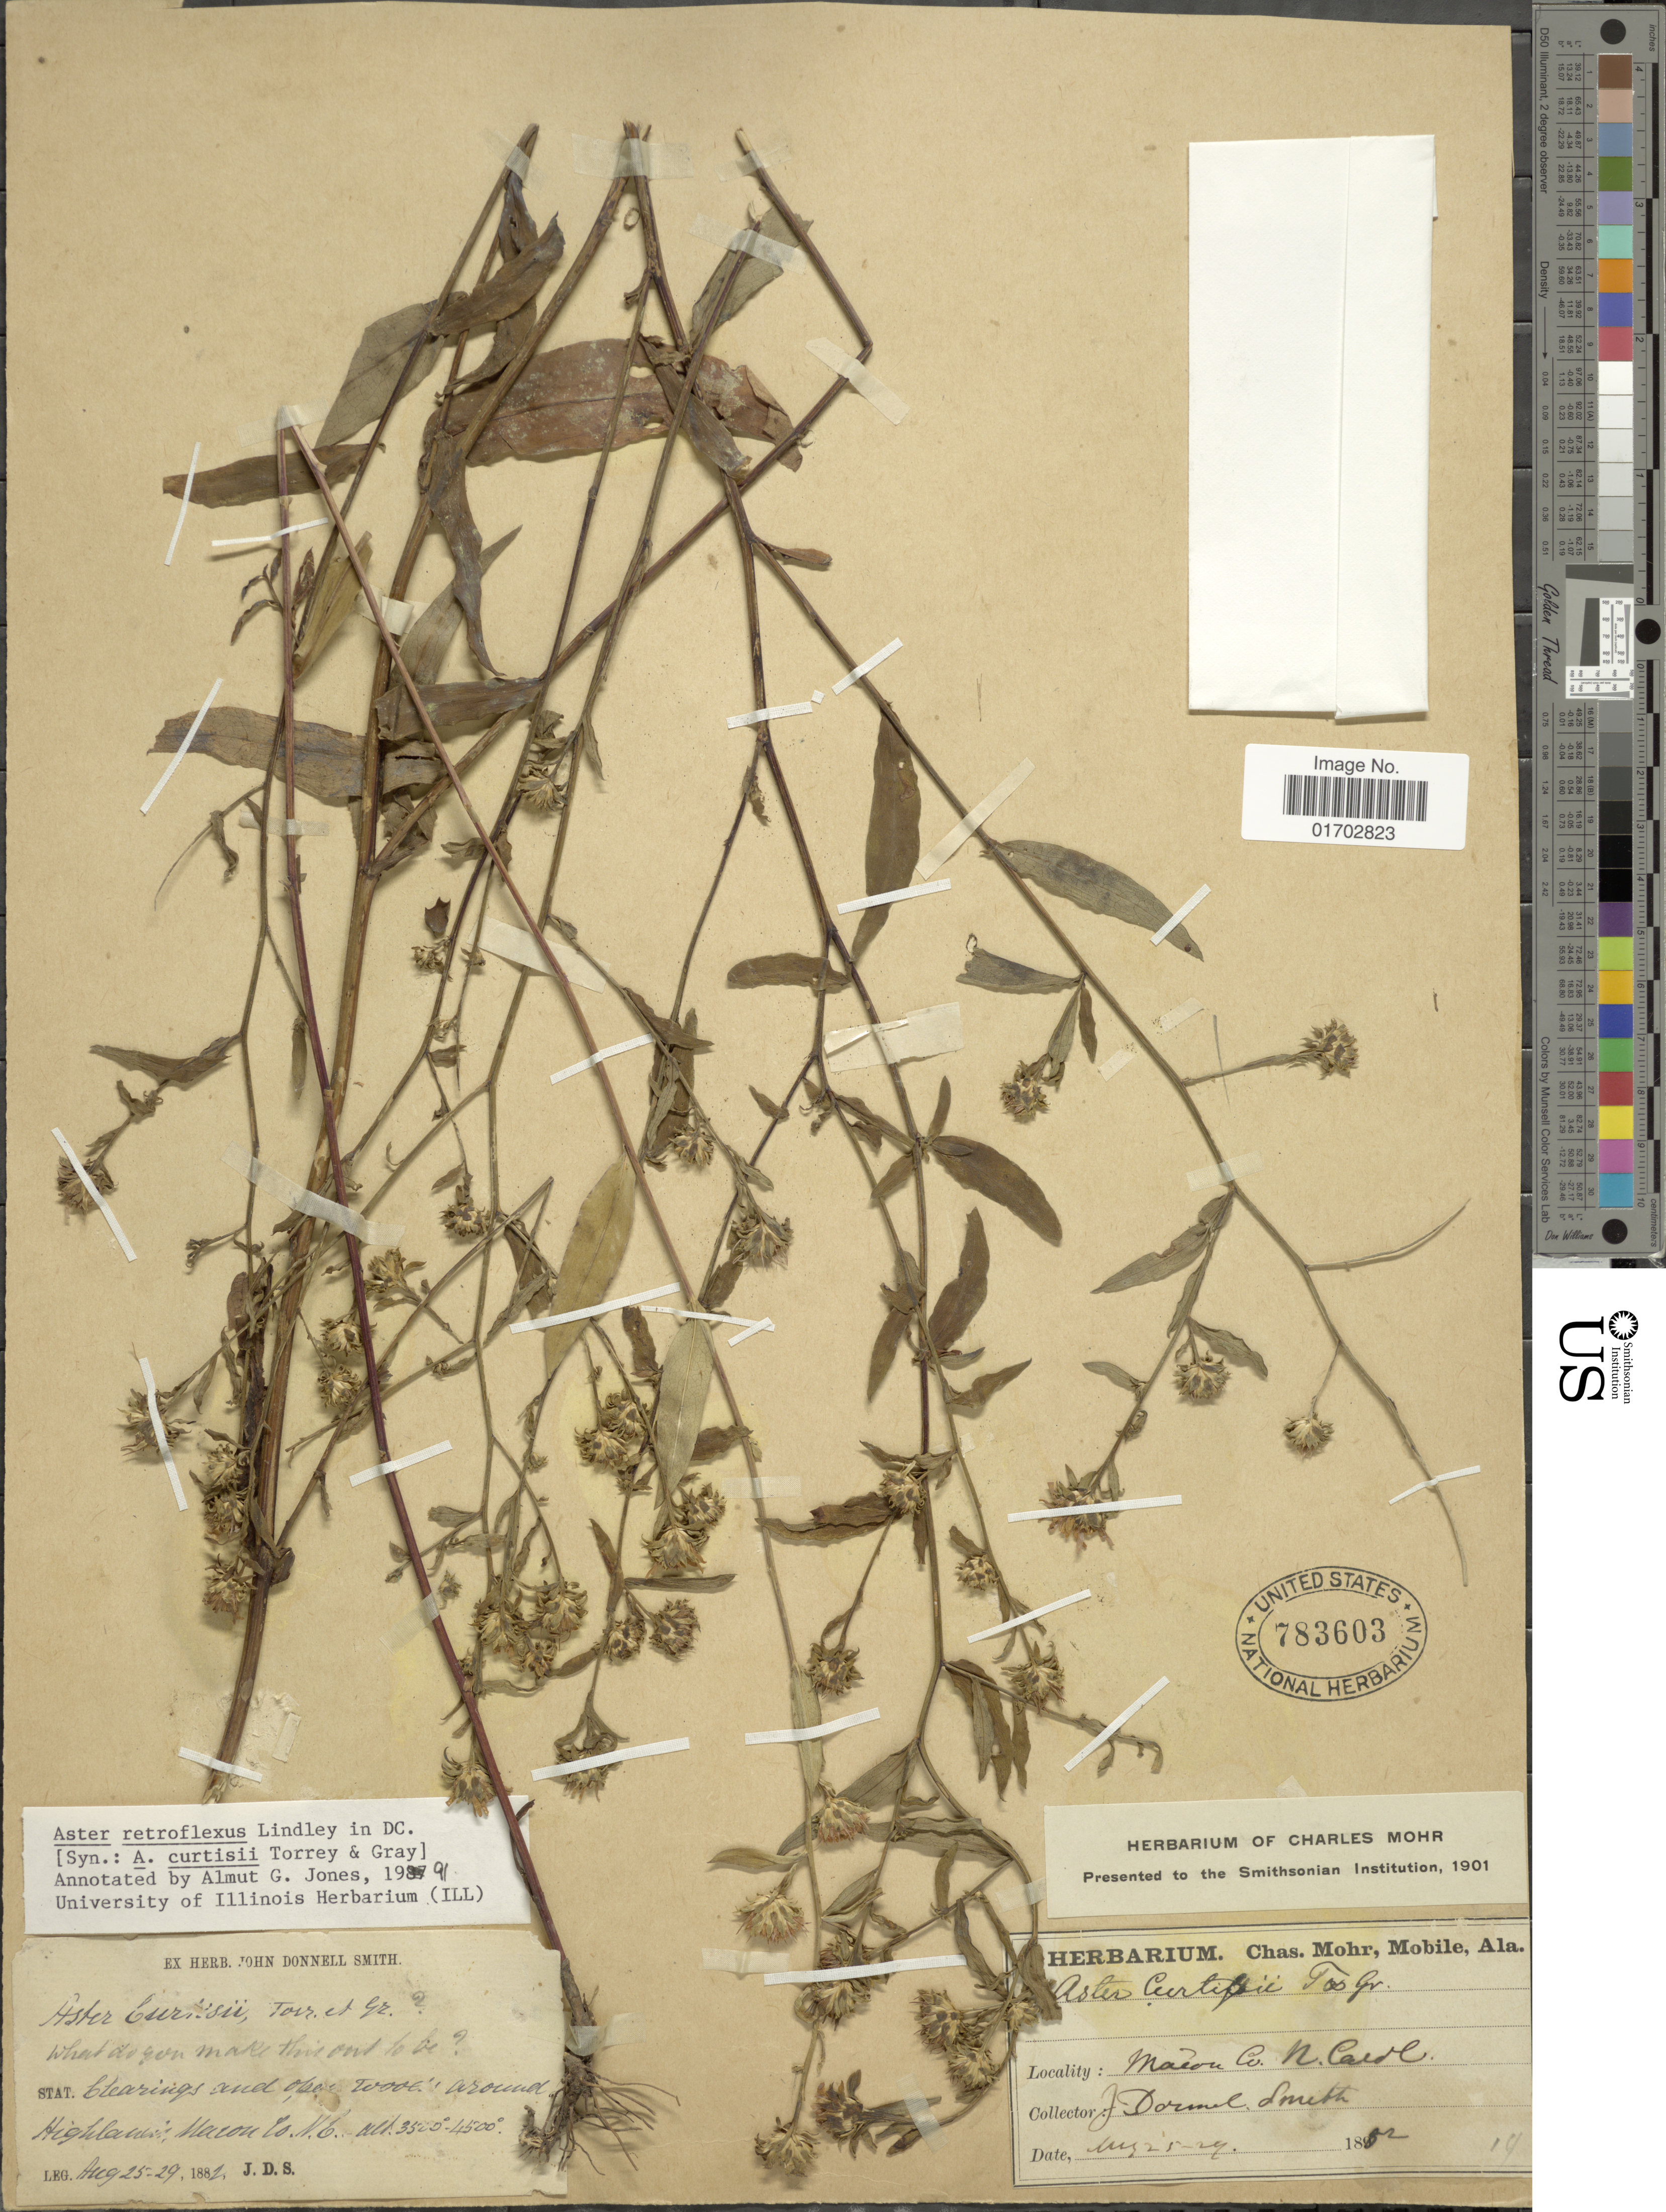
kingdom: Plantae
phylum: Tracheophyta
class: Magnoliopsida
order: Asterales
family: Asteraceae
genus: Symphyotrichum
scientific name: Symphyotrichum retroflexum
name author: (Lindl.) G.L. Nesom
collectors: J. Donnell Smith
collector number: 19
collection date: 1882-08-25/1882-08-29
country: United States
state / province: North Carolina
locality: Highlands, Macon Co.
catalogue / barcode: US 783603